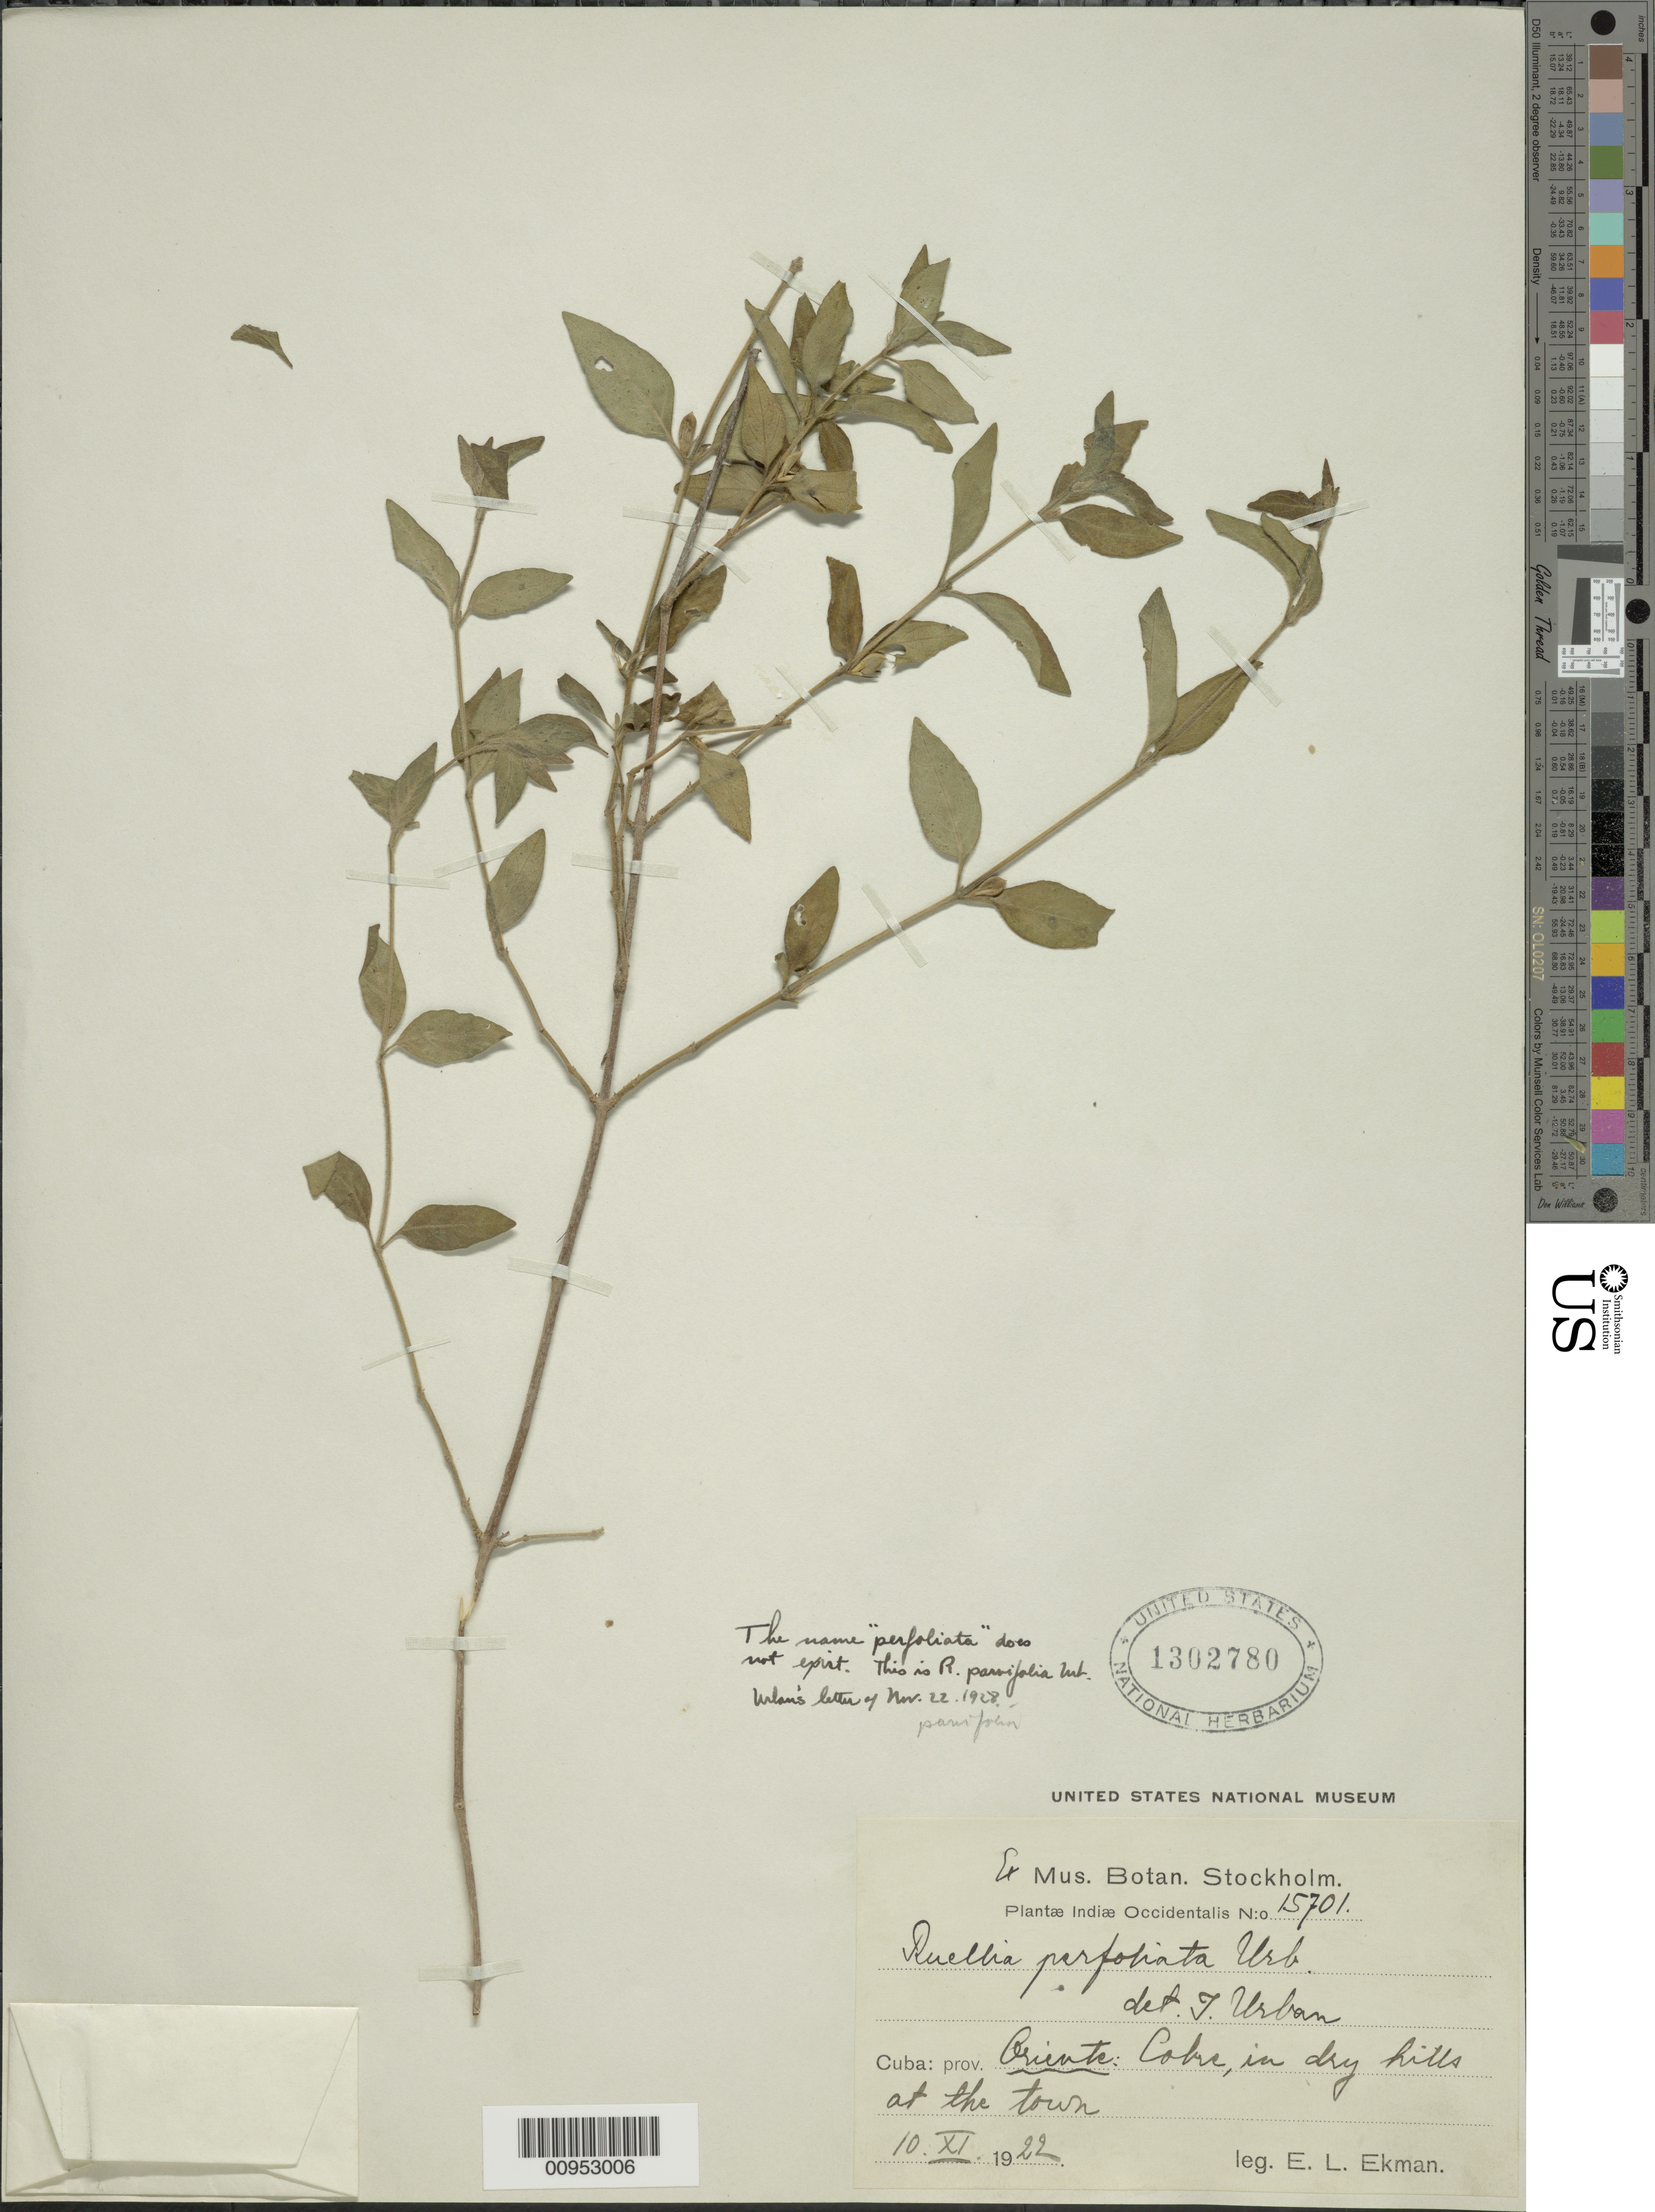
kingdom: Plantae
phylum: Tracheophyta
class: Magnoliopsida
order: Lamiales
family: Acanthaceae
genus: Ruellia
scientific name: Ruellia parvifolia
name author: Urb.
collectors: E. L. Ekman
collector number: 15701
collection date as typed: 10 Nov 1922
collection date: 1922-11-10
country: Cuba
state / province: Oriente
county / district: Dry forest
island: Cuba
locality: Cobre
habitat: In dry hills at the town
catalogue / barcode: US 1302780